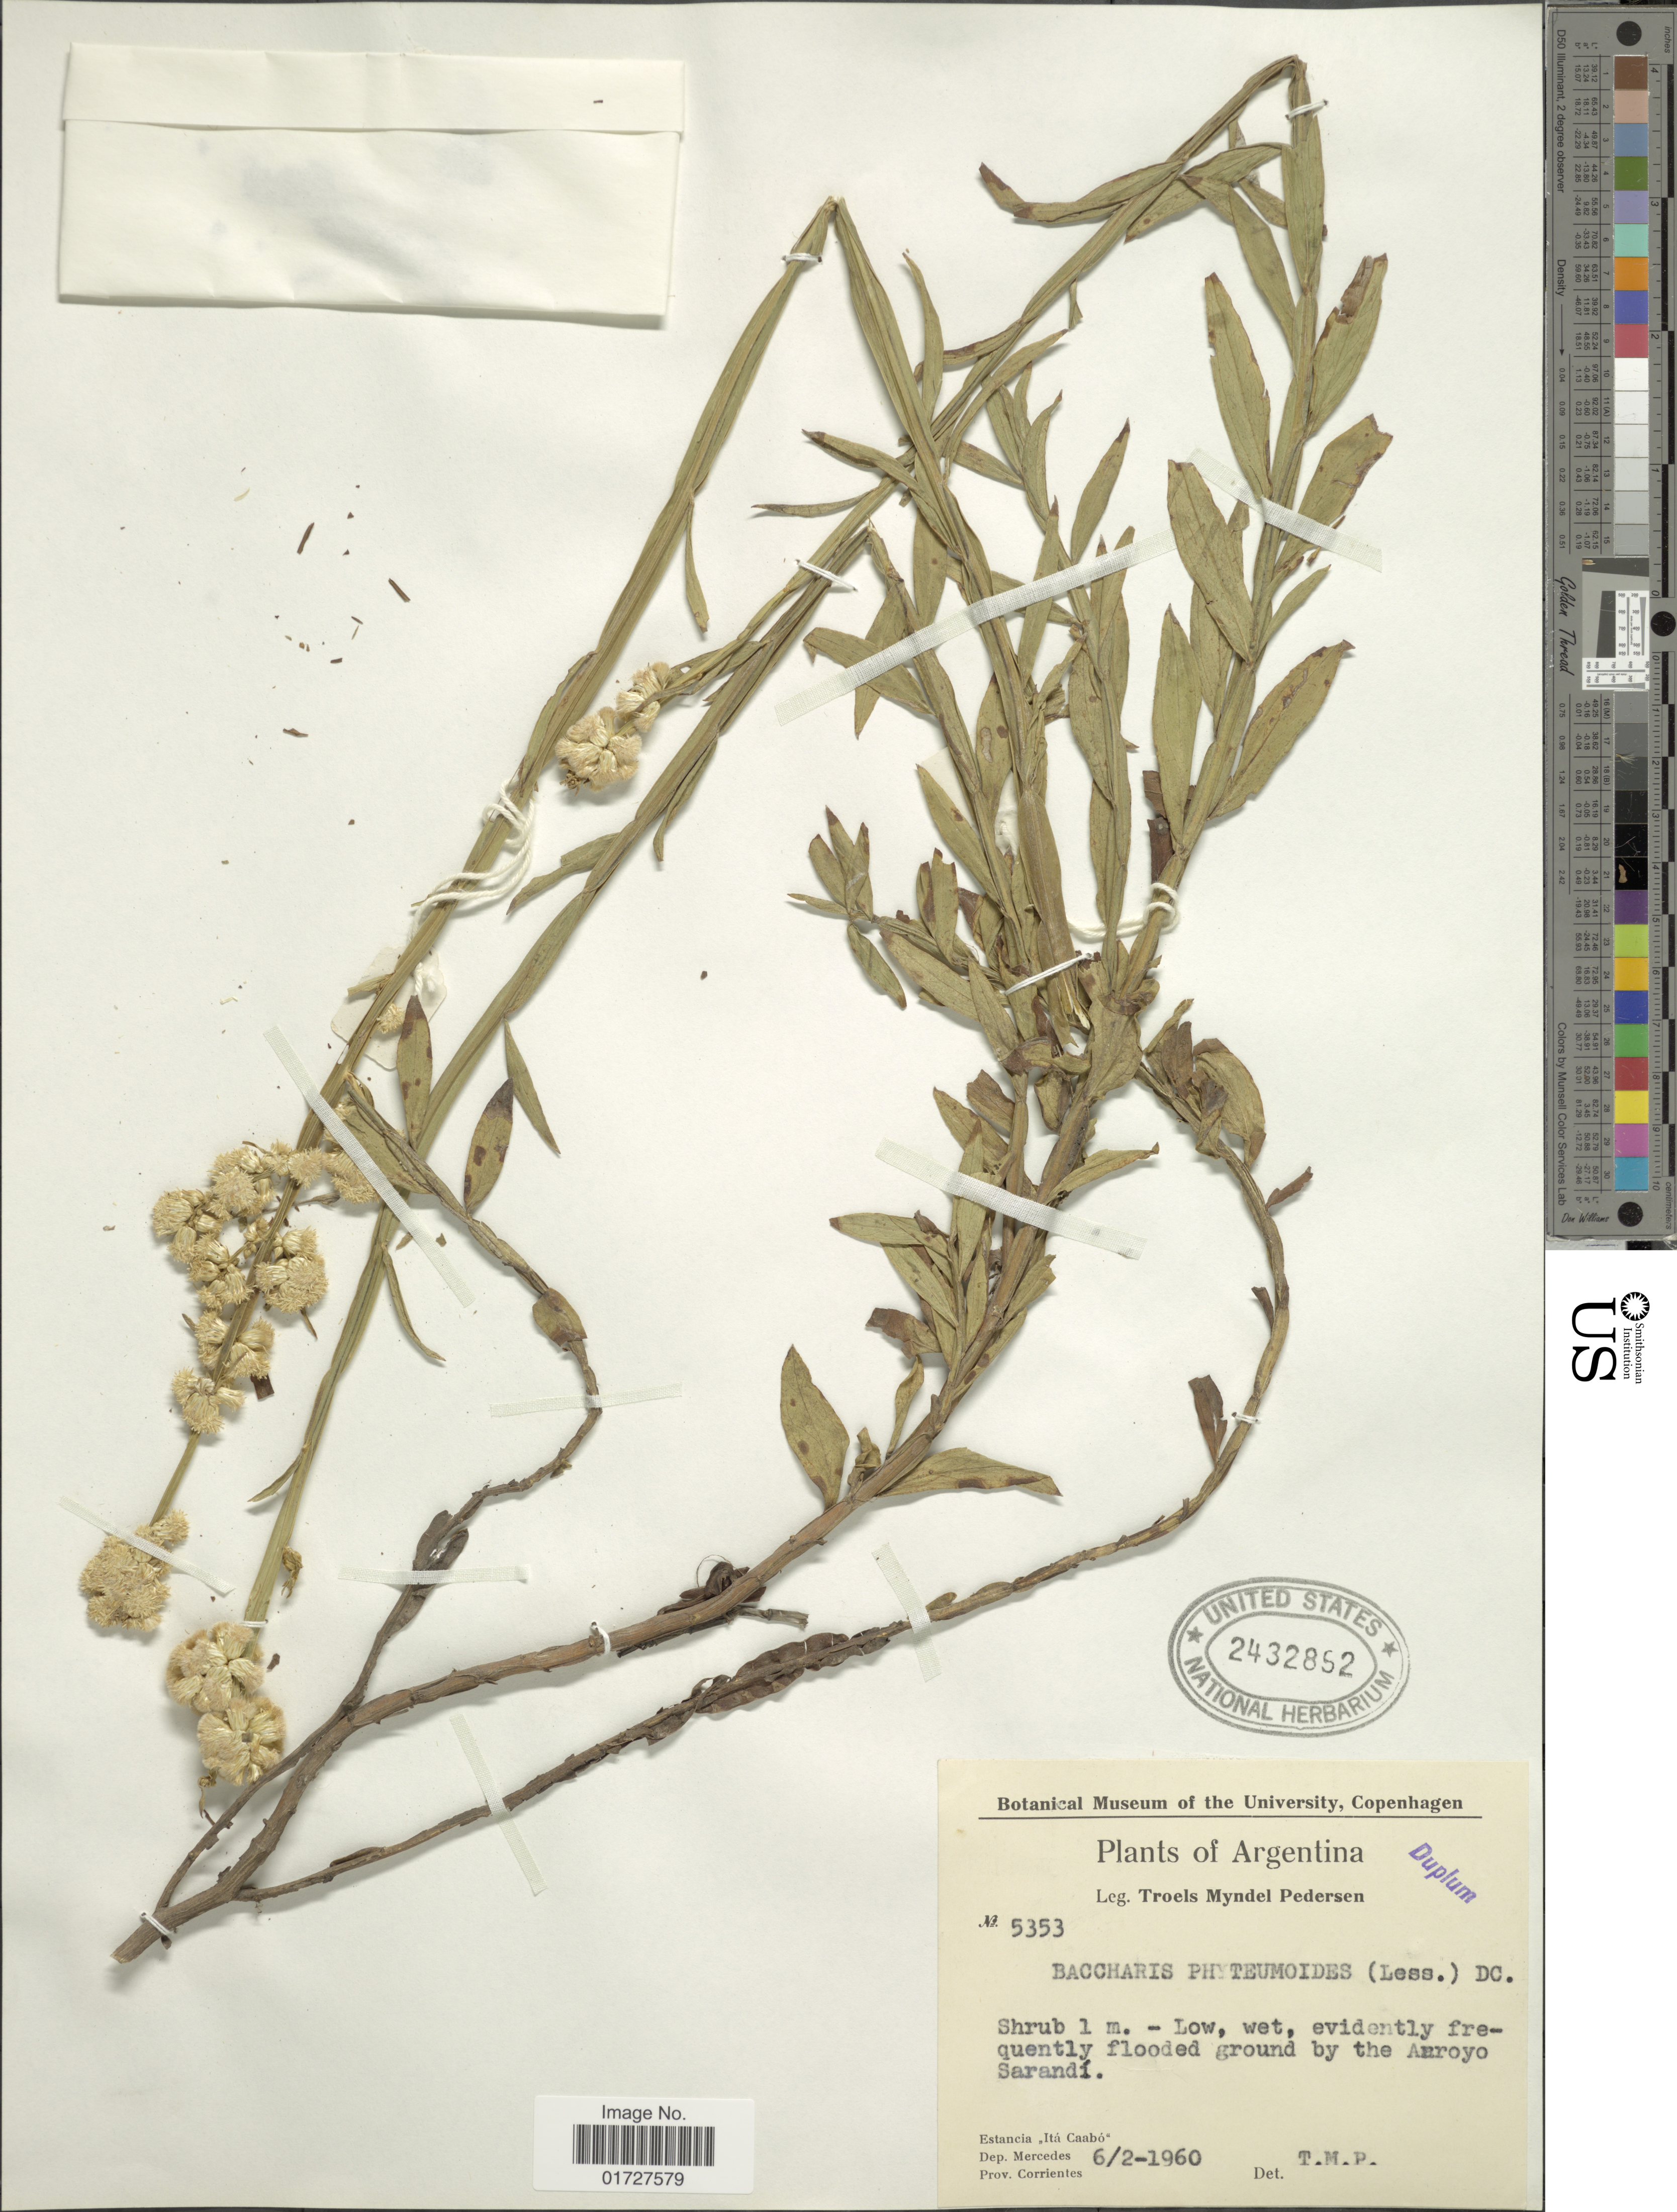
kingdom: Plantae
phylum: Tracheophyta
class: Magnoliopsida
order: Asterales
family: Asteraceae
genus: Baccharis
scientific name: Baccharis phyteumoides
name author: (Less.) DC.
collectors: T. Pederson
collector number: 5353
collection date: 1960-02-06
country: Argentina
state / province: Corrientes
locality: Arroyo Sarandi, Estancia Ita Caabo, Dep. Mercedes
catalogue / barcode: US 2432852